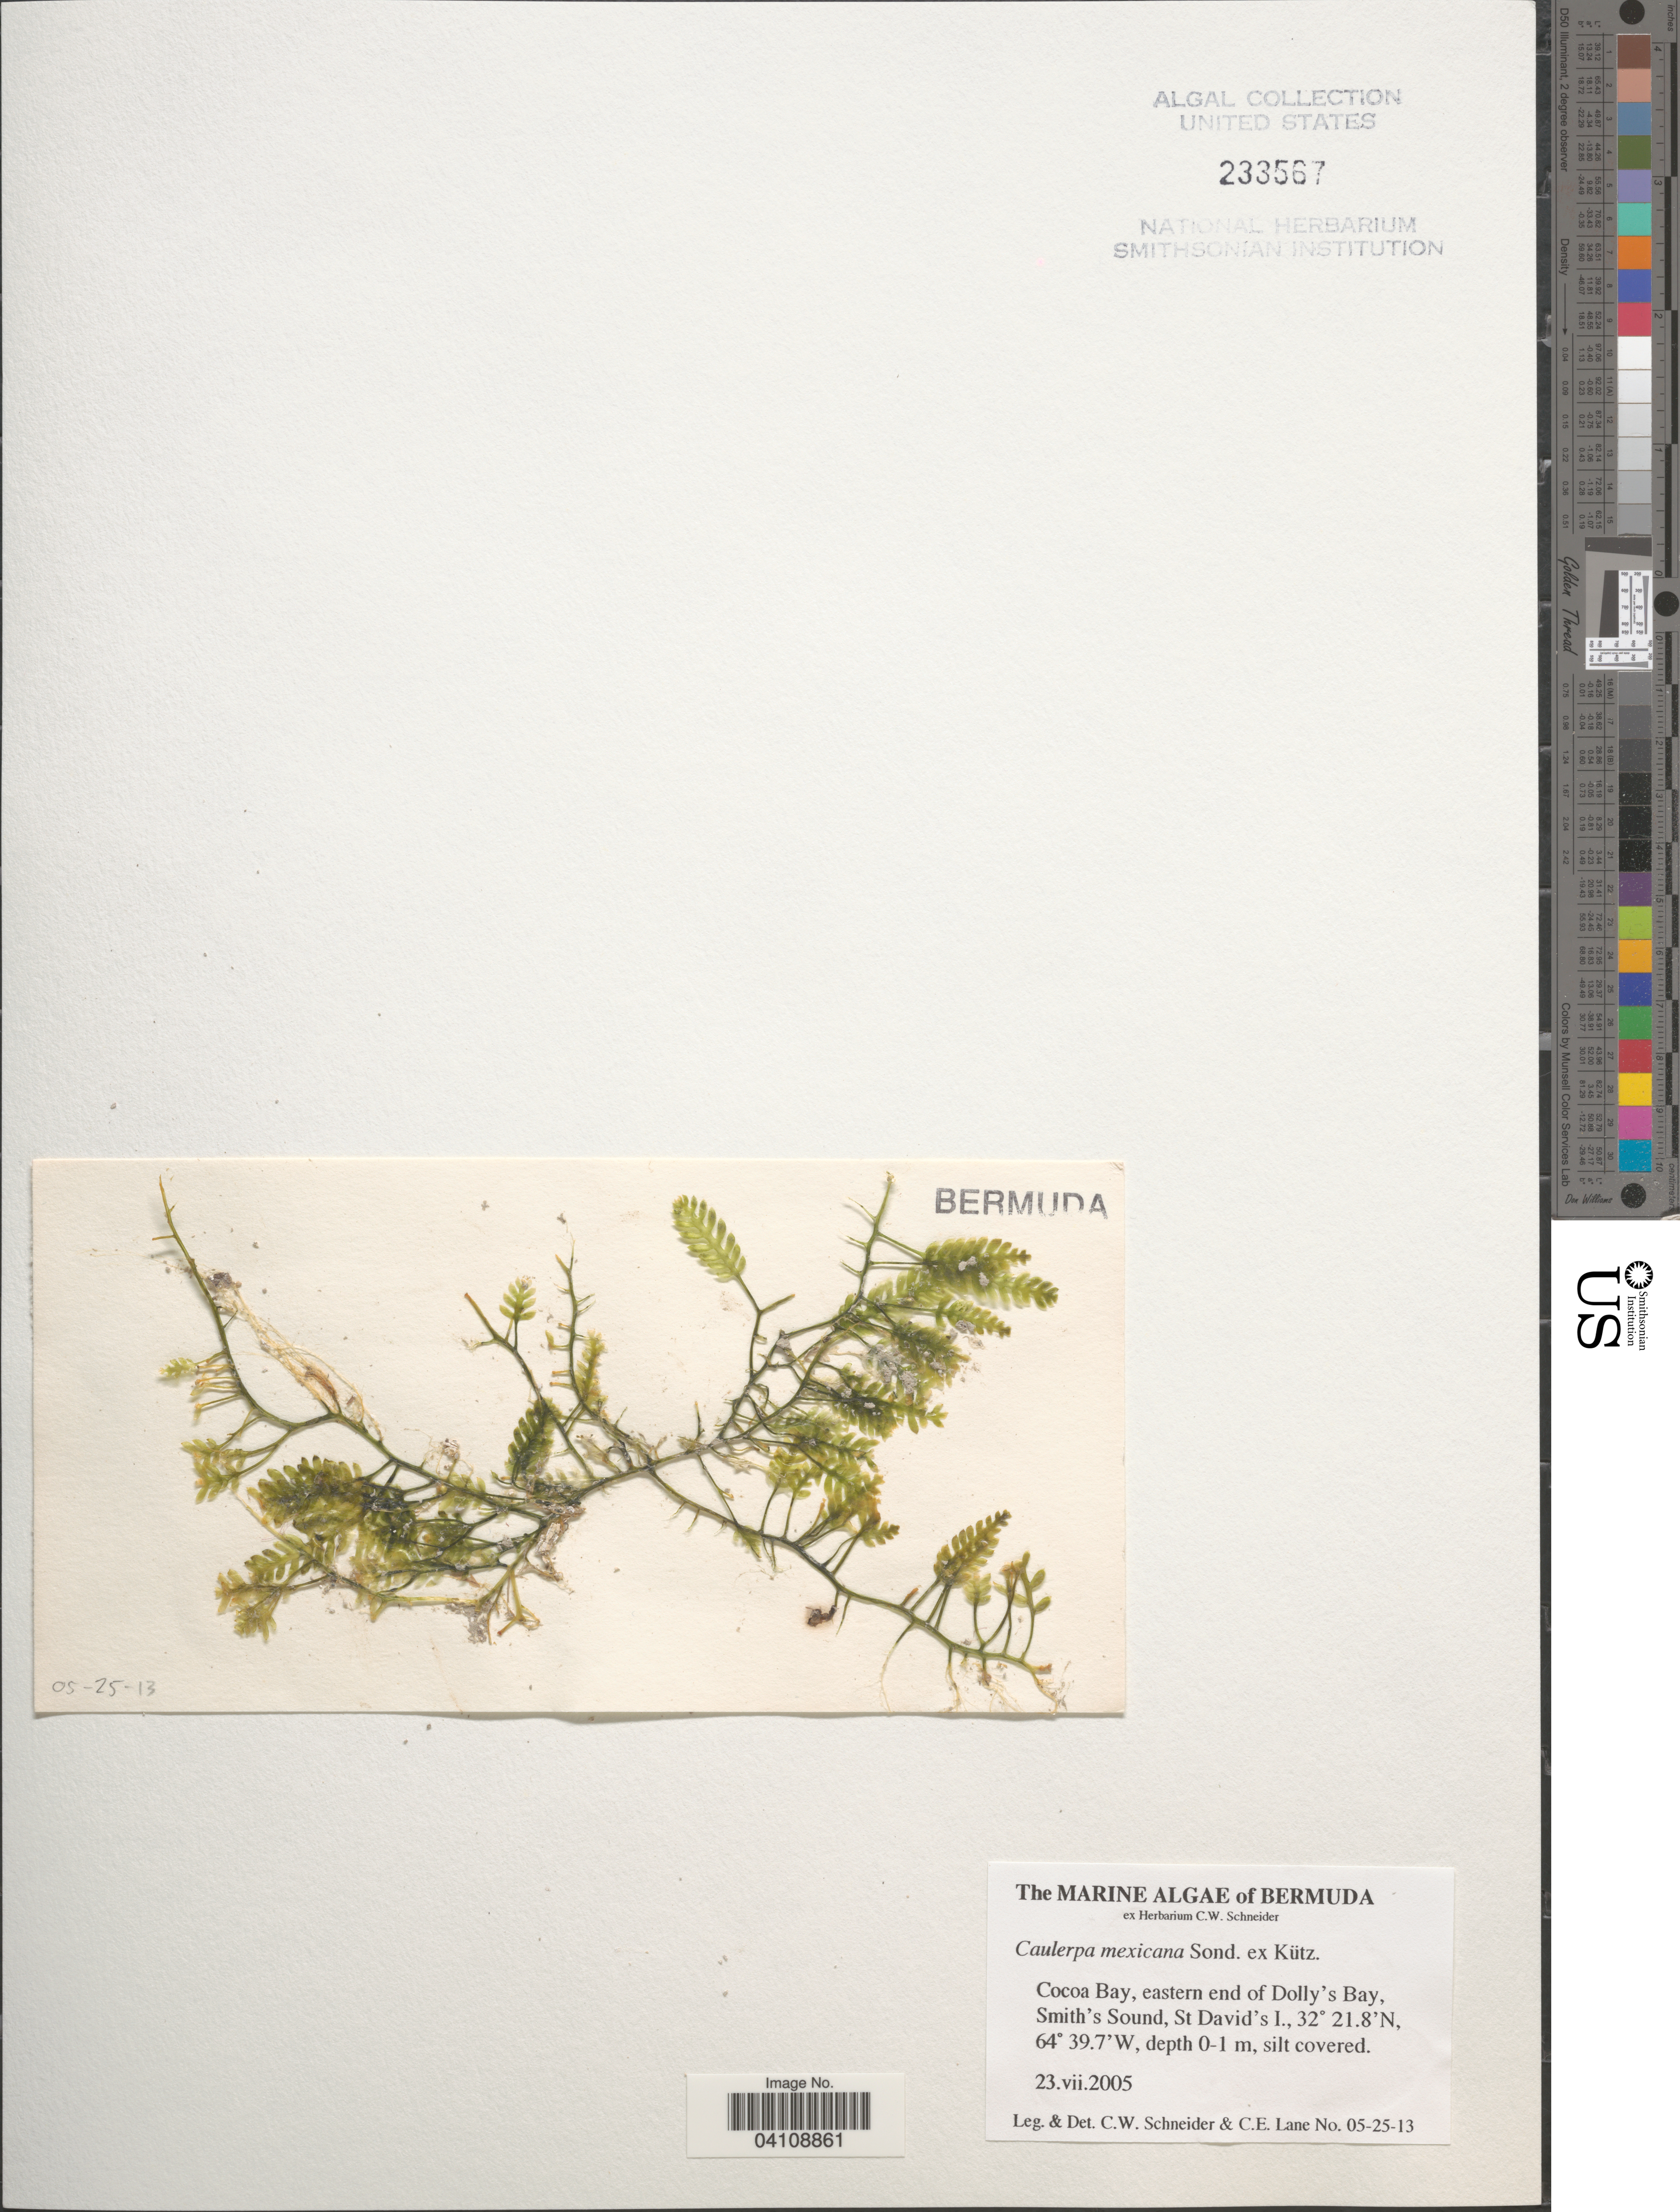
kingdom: Plantae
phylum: Chlorophyta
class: Ulvophyceae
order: Bryopsidales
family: Caulerpaceae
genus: Caulerpa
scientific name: Caulerpa mexicana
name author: Sond. ex Kütz.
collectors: C. W.Schneider & C. E. Lane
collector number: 05-25-13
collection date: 2005-07-23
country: Bermuda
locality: Cocoa Bay, eastern end of Dolly's Bay, Smith's Sound, St David's I.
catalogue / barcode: US 233567